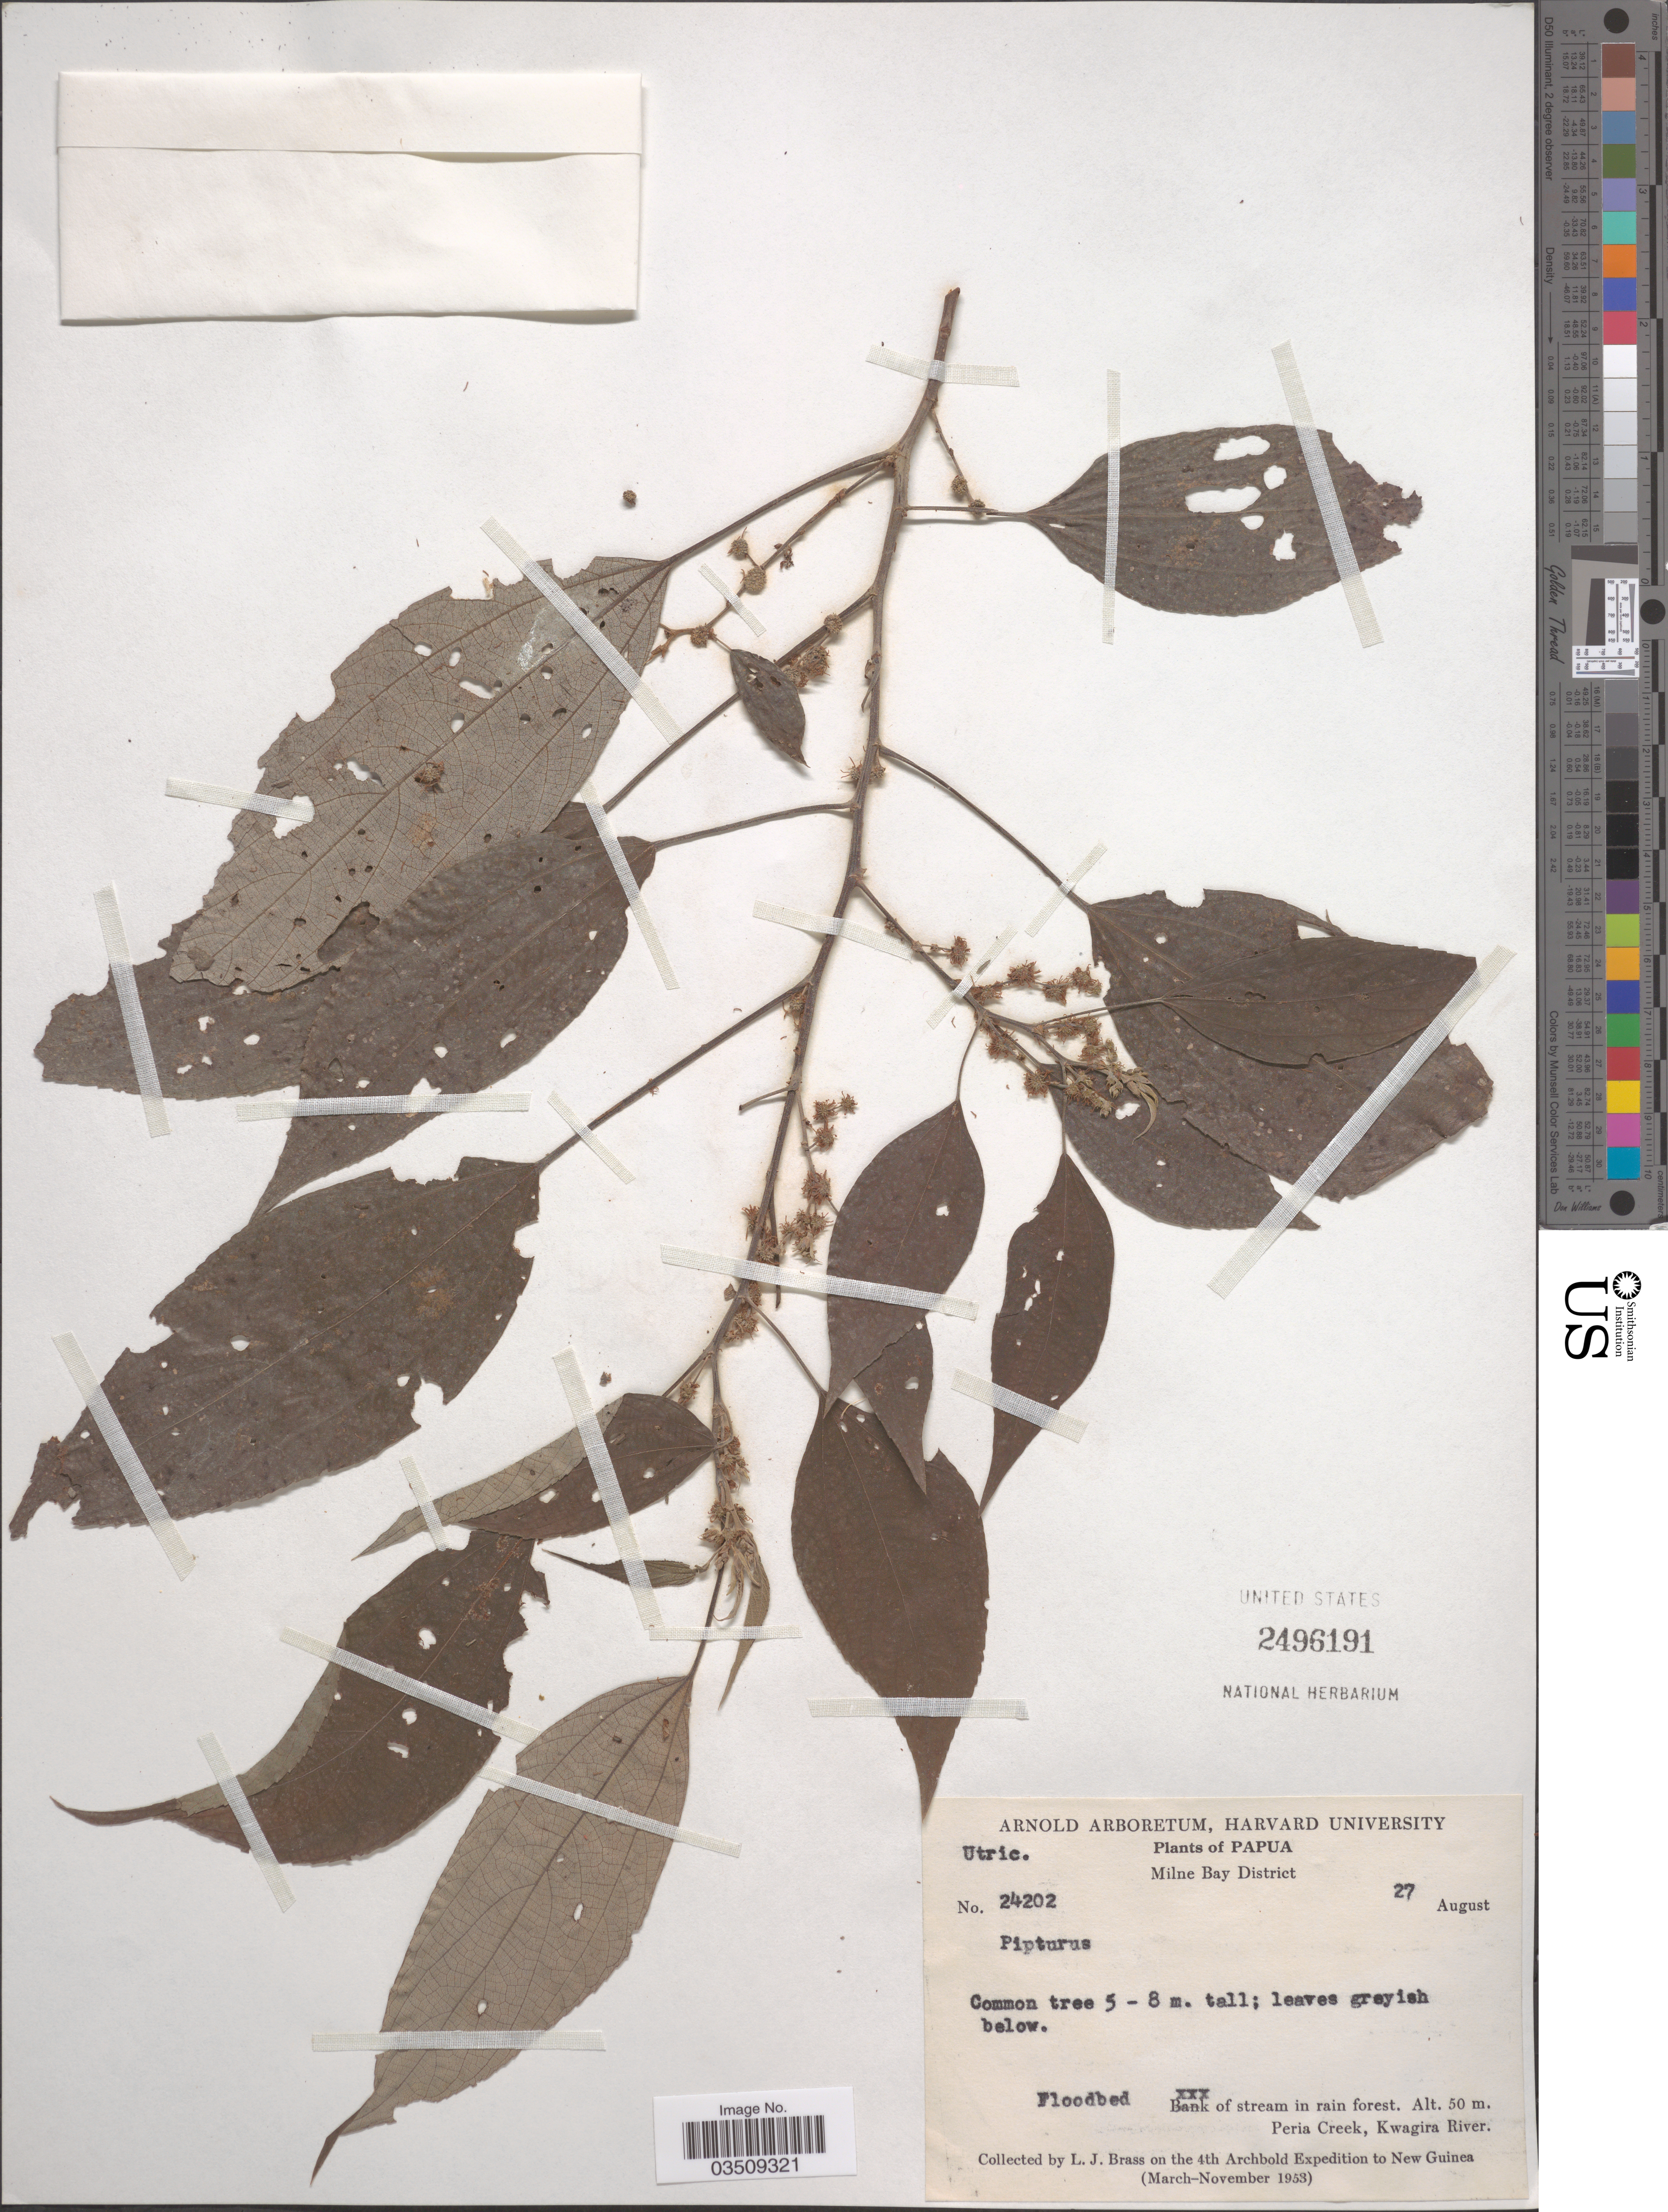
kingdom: Plantae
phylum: Tracheophyta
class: Magnoliopsida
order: Rosales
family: Urticaceae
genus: Pipturus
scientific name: Pipturus sp.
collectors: L. J. Brass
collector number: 24202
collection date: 1953-08-27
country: Papua New Guinea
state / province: Milne Bay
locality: Milne Bay District. Peria Creek, Kwagira River.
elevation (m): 50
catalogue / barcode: US 2496191